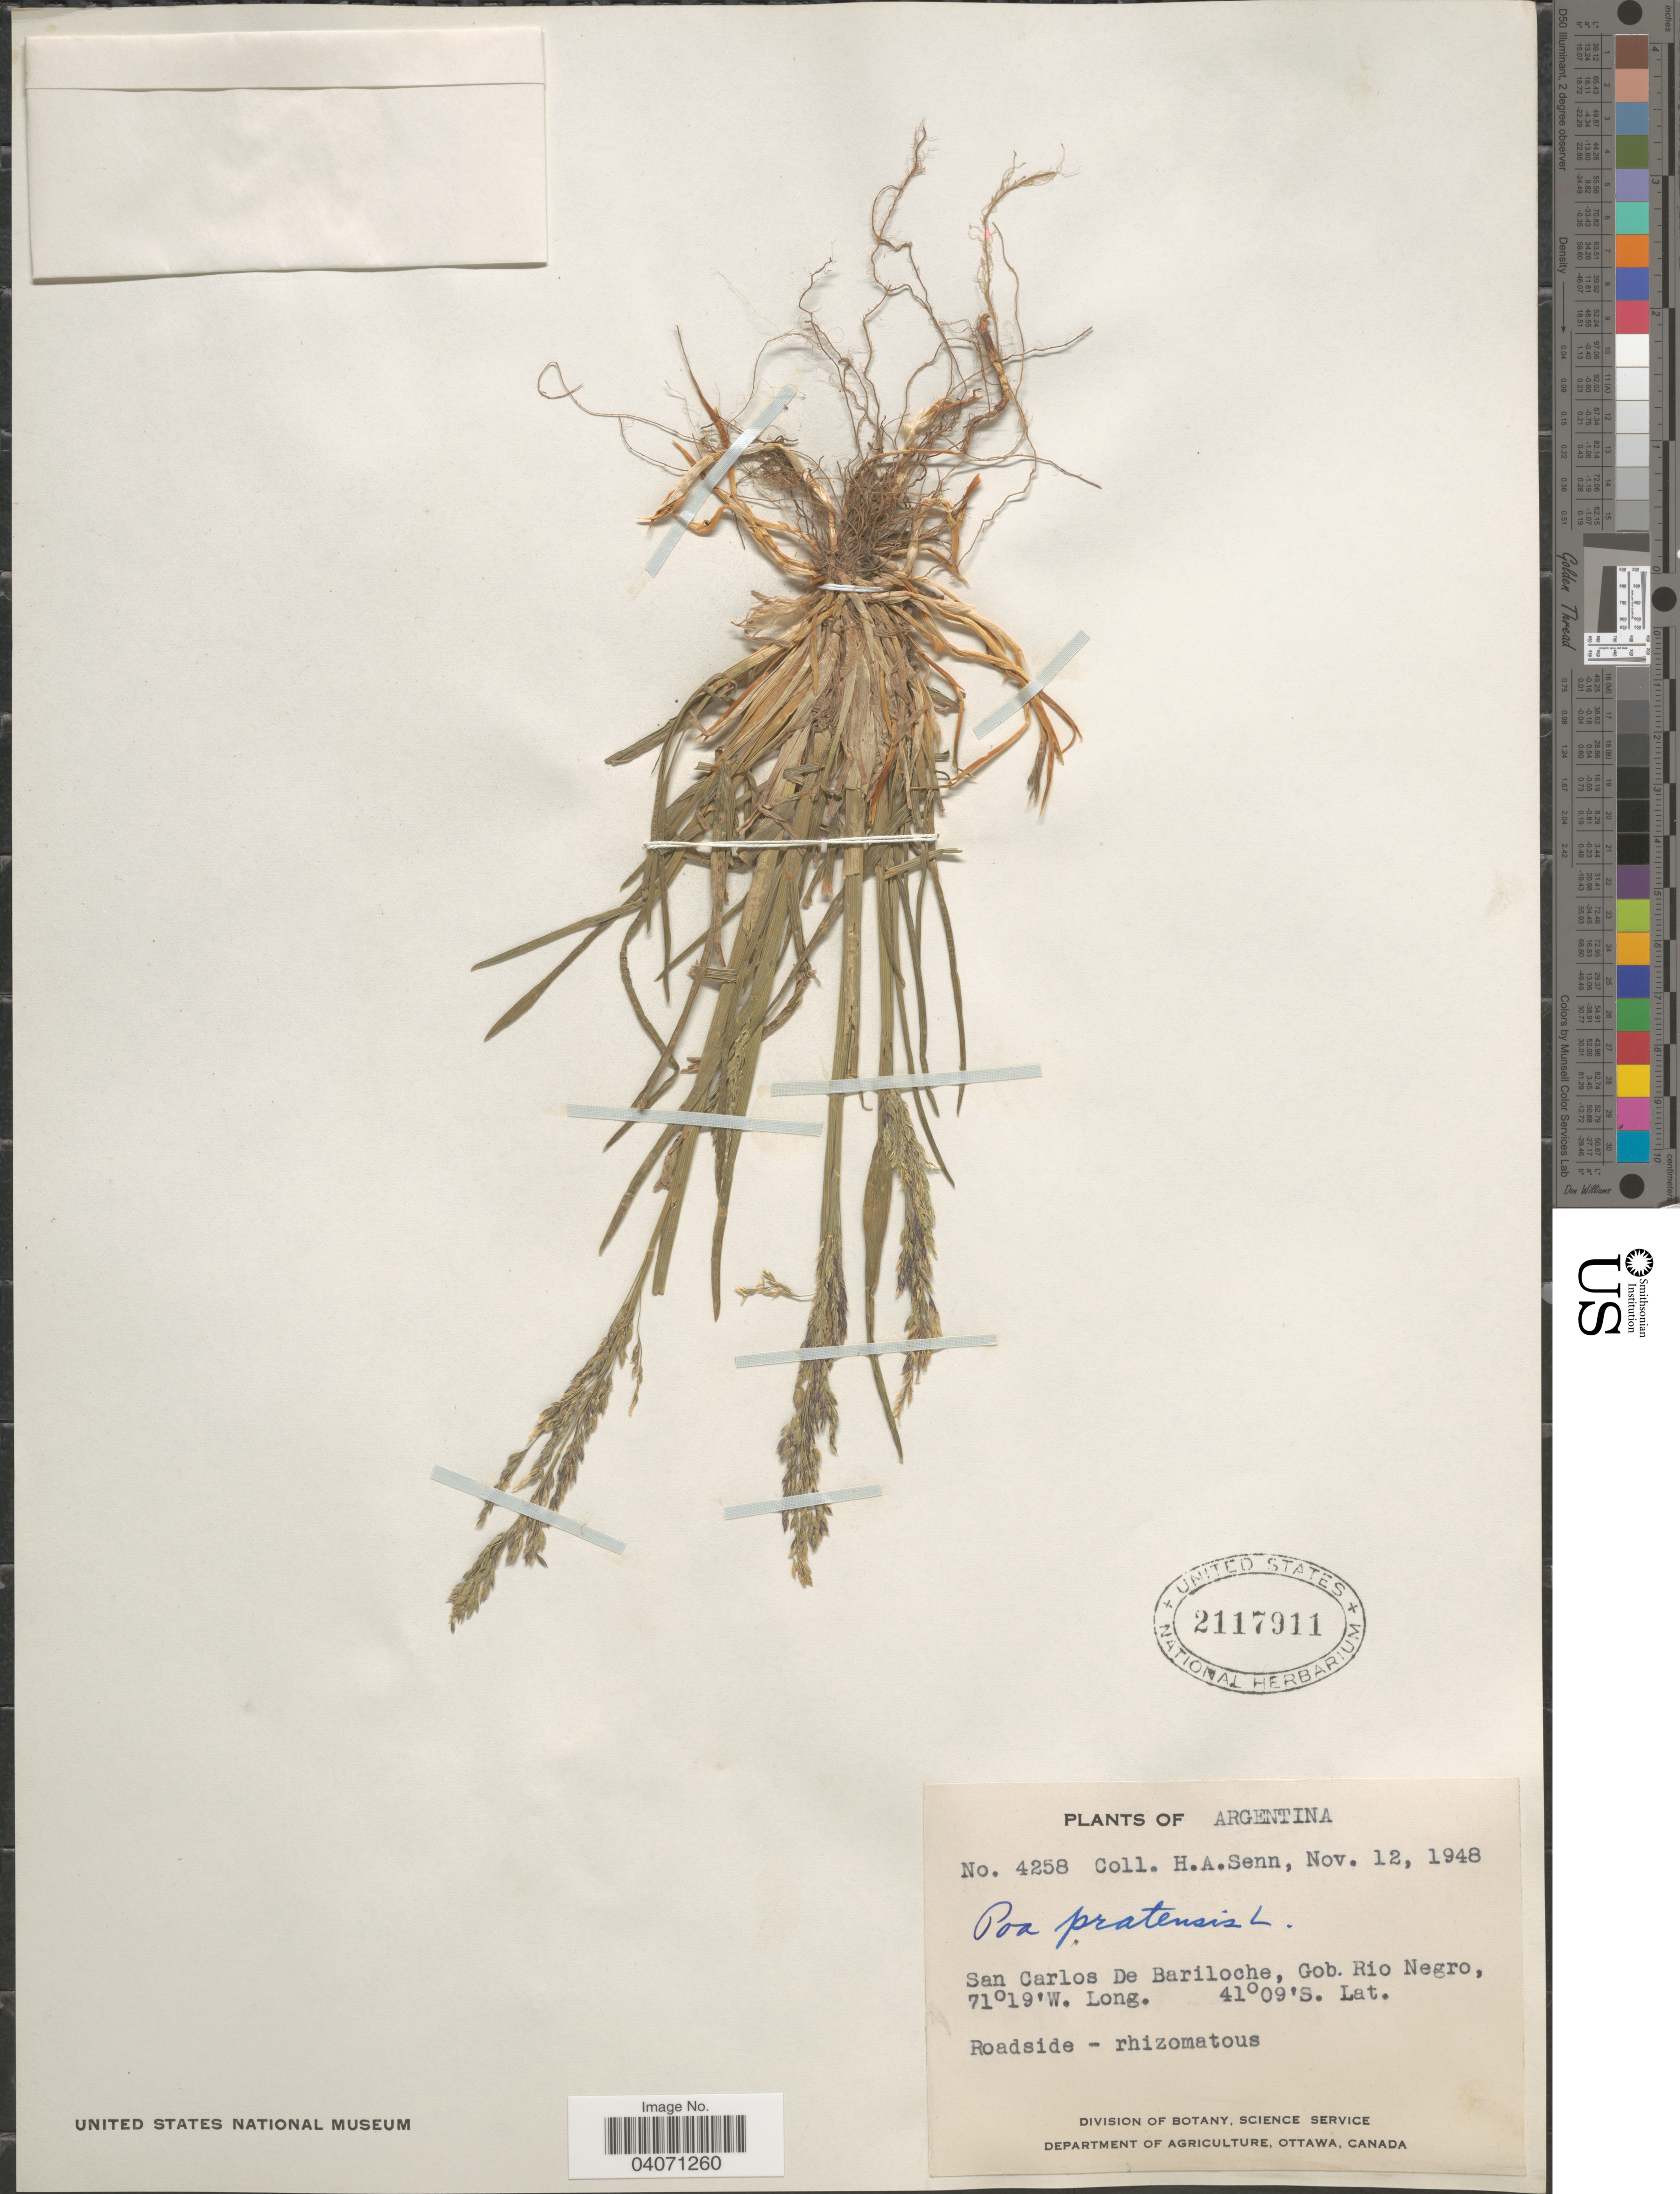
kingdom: Plantae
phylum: Tracheophyta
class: Liliopsida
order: Poales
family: Poaceae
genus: Poa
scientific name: Poa pratensis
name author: L.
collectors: H. Senn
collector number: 4258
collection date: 1948-11-12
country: Argentina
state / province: Rio Negro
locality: San Carlos De Bariloche, Gob. Rio Negro. Roadside.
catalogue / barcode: US 2117911